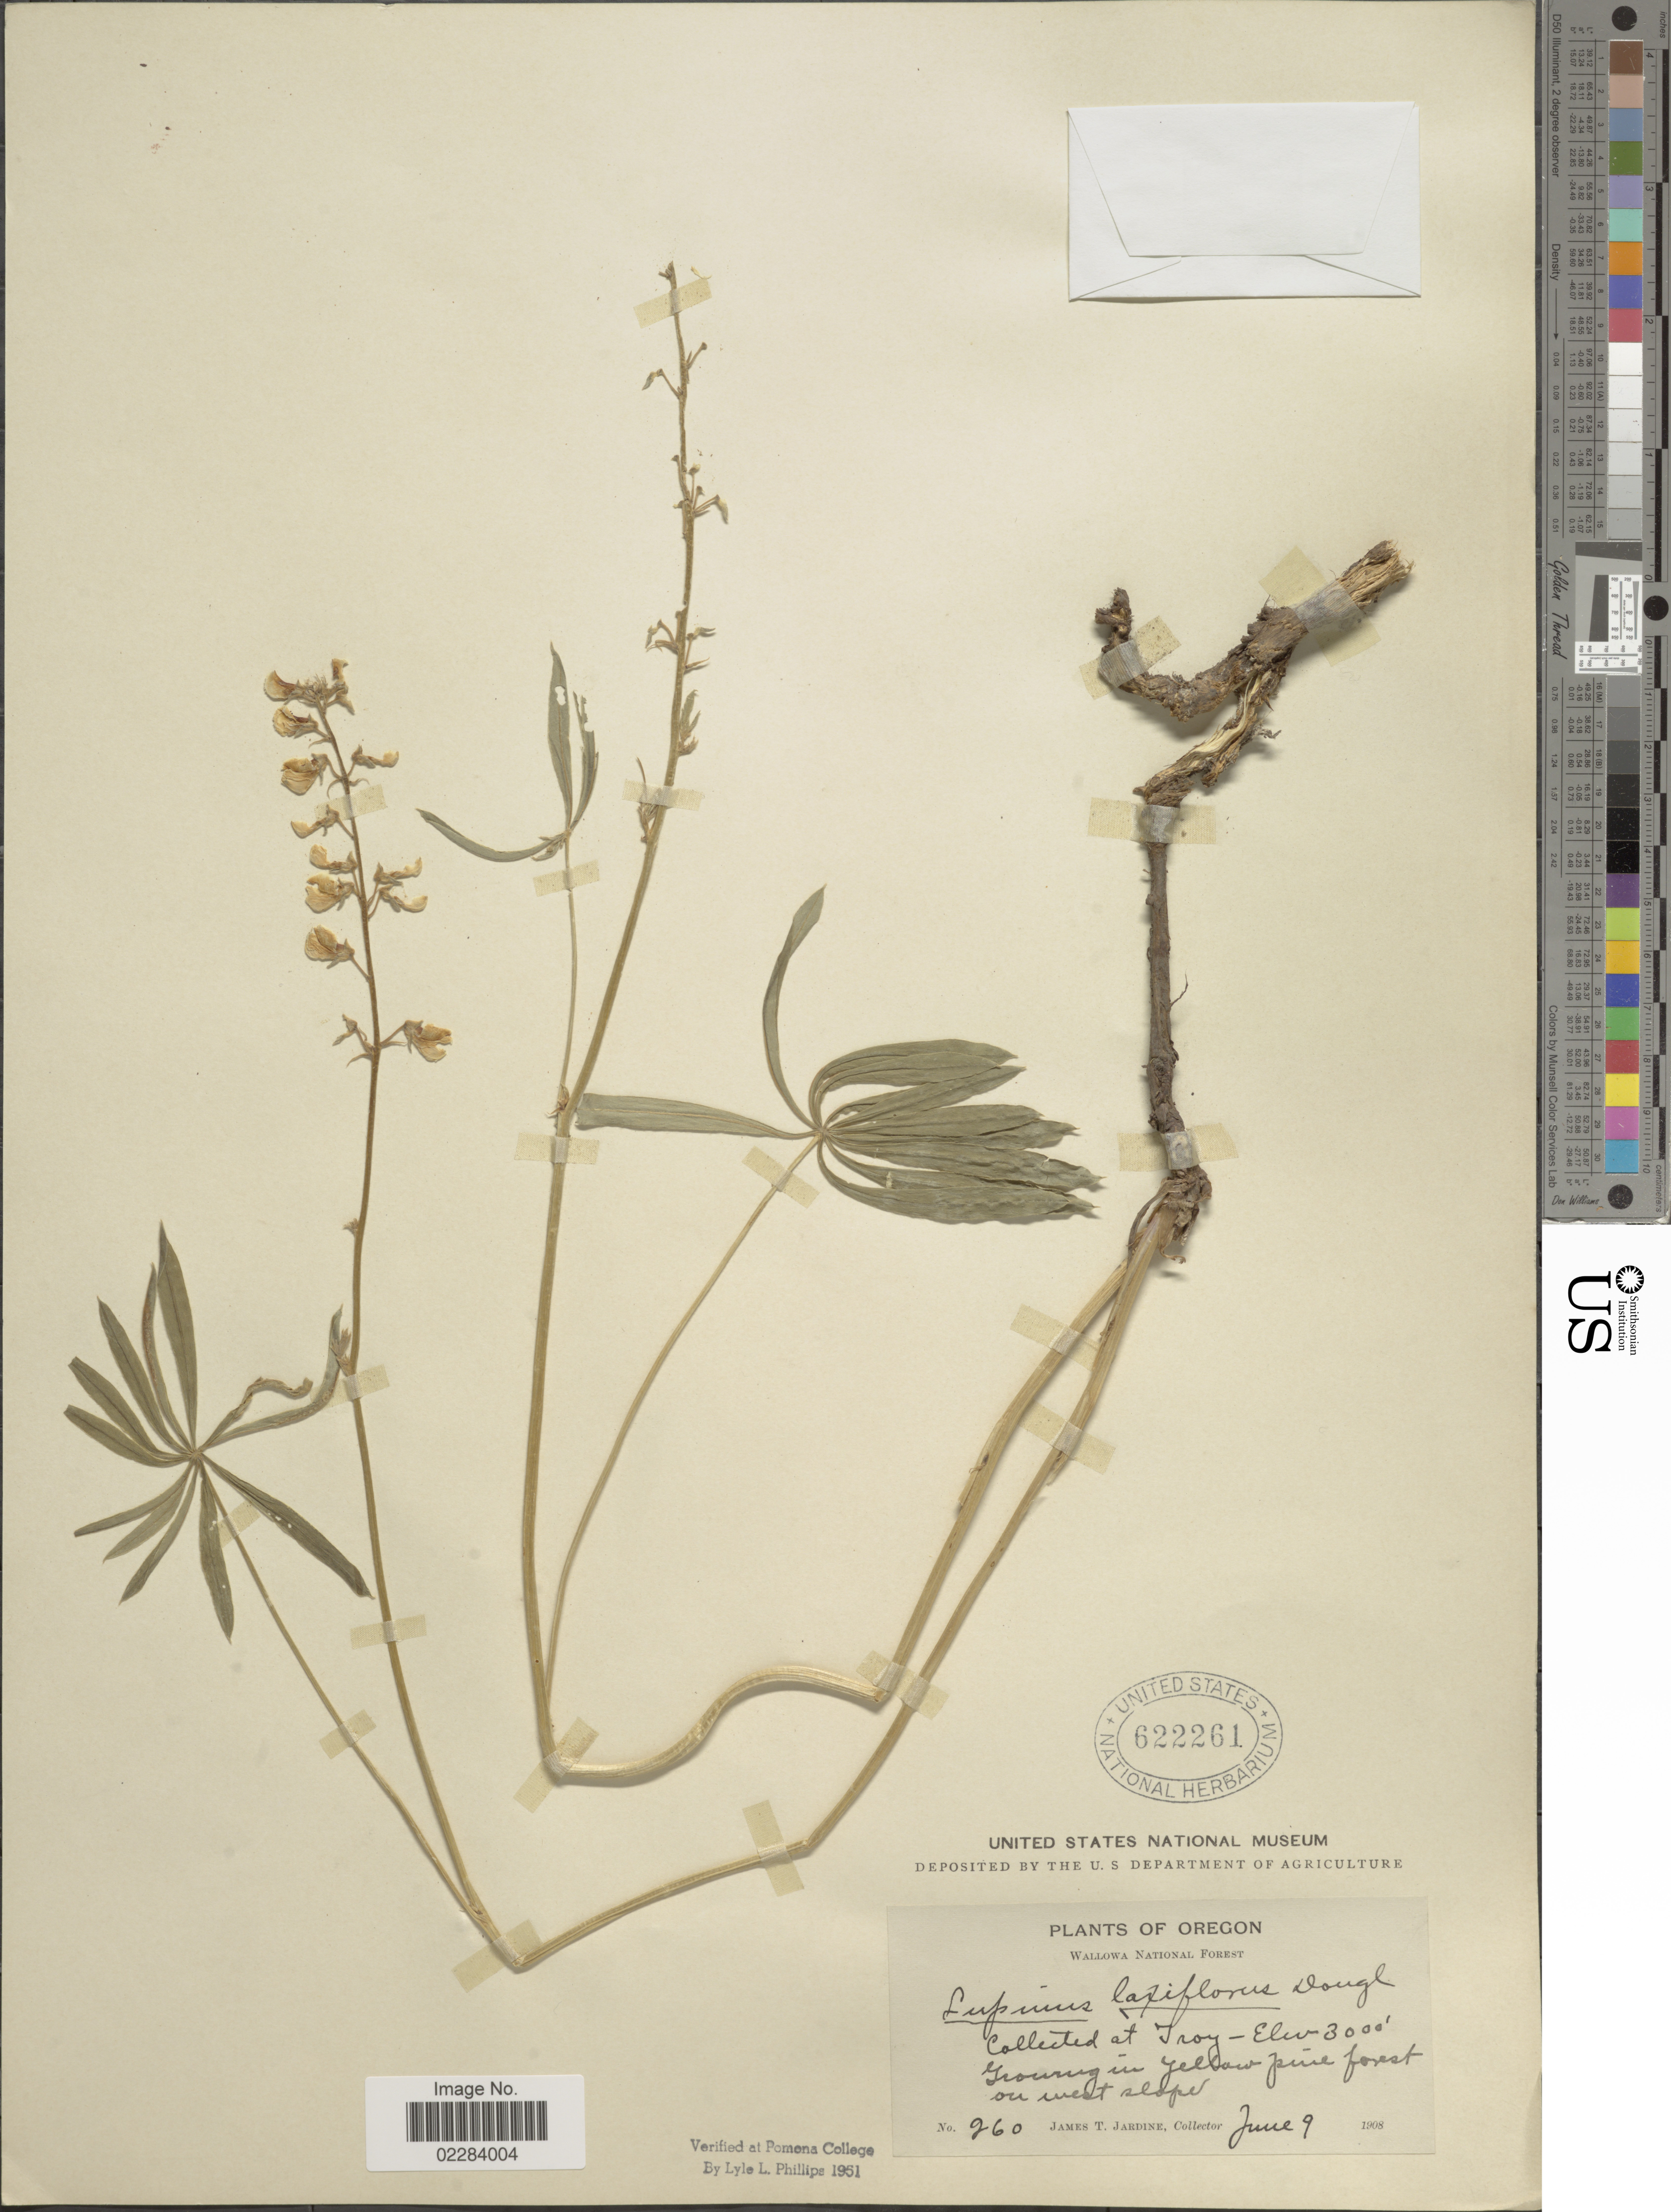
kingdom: Plantae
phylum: Tracheophyta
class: Magnoliopsida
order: Fabales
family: Fabaceae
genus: Lupinus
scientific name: Lupinus arbustus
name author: Lindl.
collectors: J. T. Jardine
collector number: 260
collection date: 1908-06-09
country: United States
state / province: Oregon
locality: Wallowa National Forest. Collected at Troy. Growing in yellow pine forest on west slopes.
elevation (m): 914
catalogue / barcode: US 622261